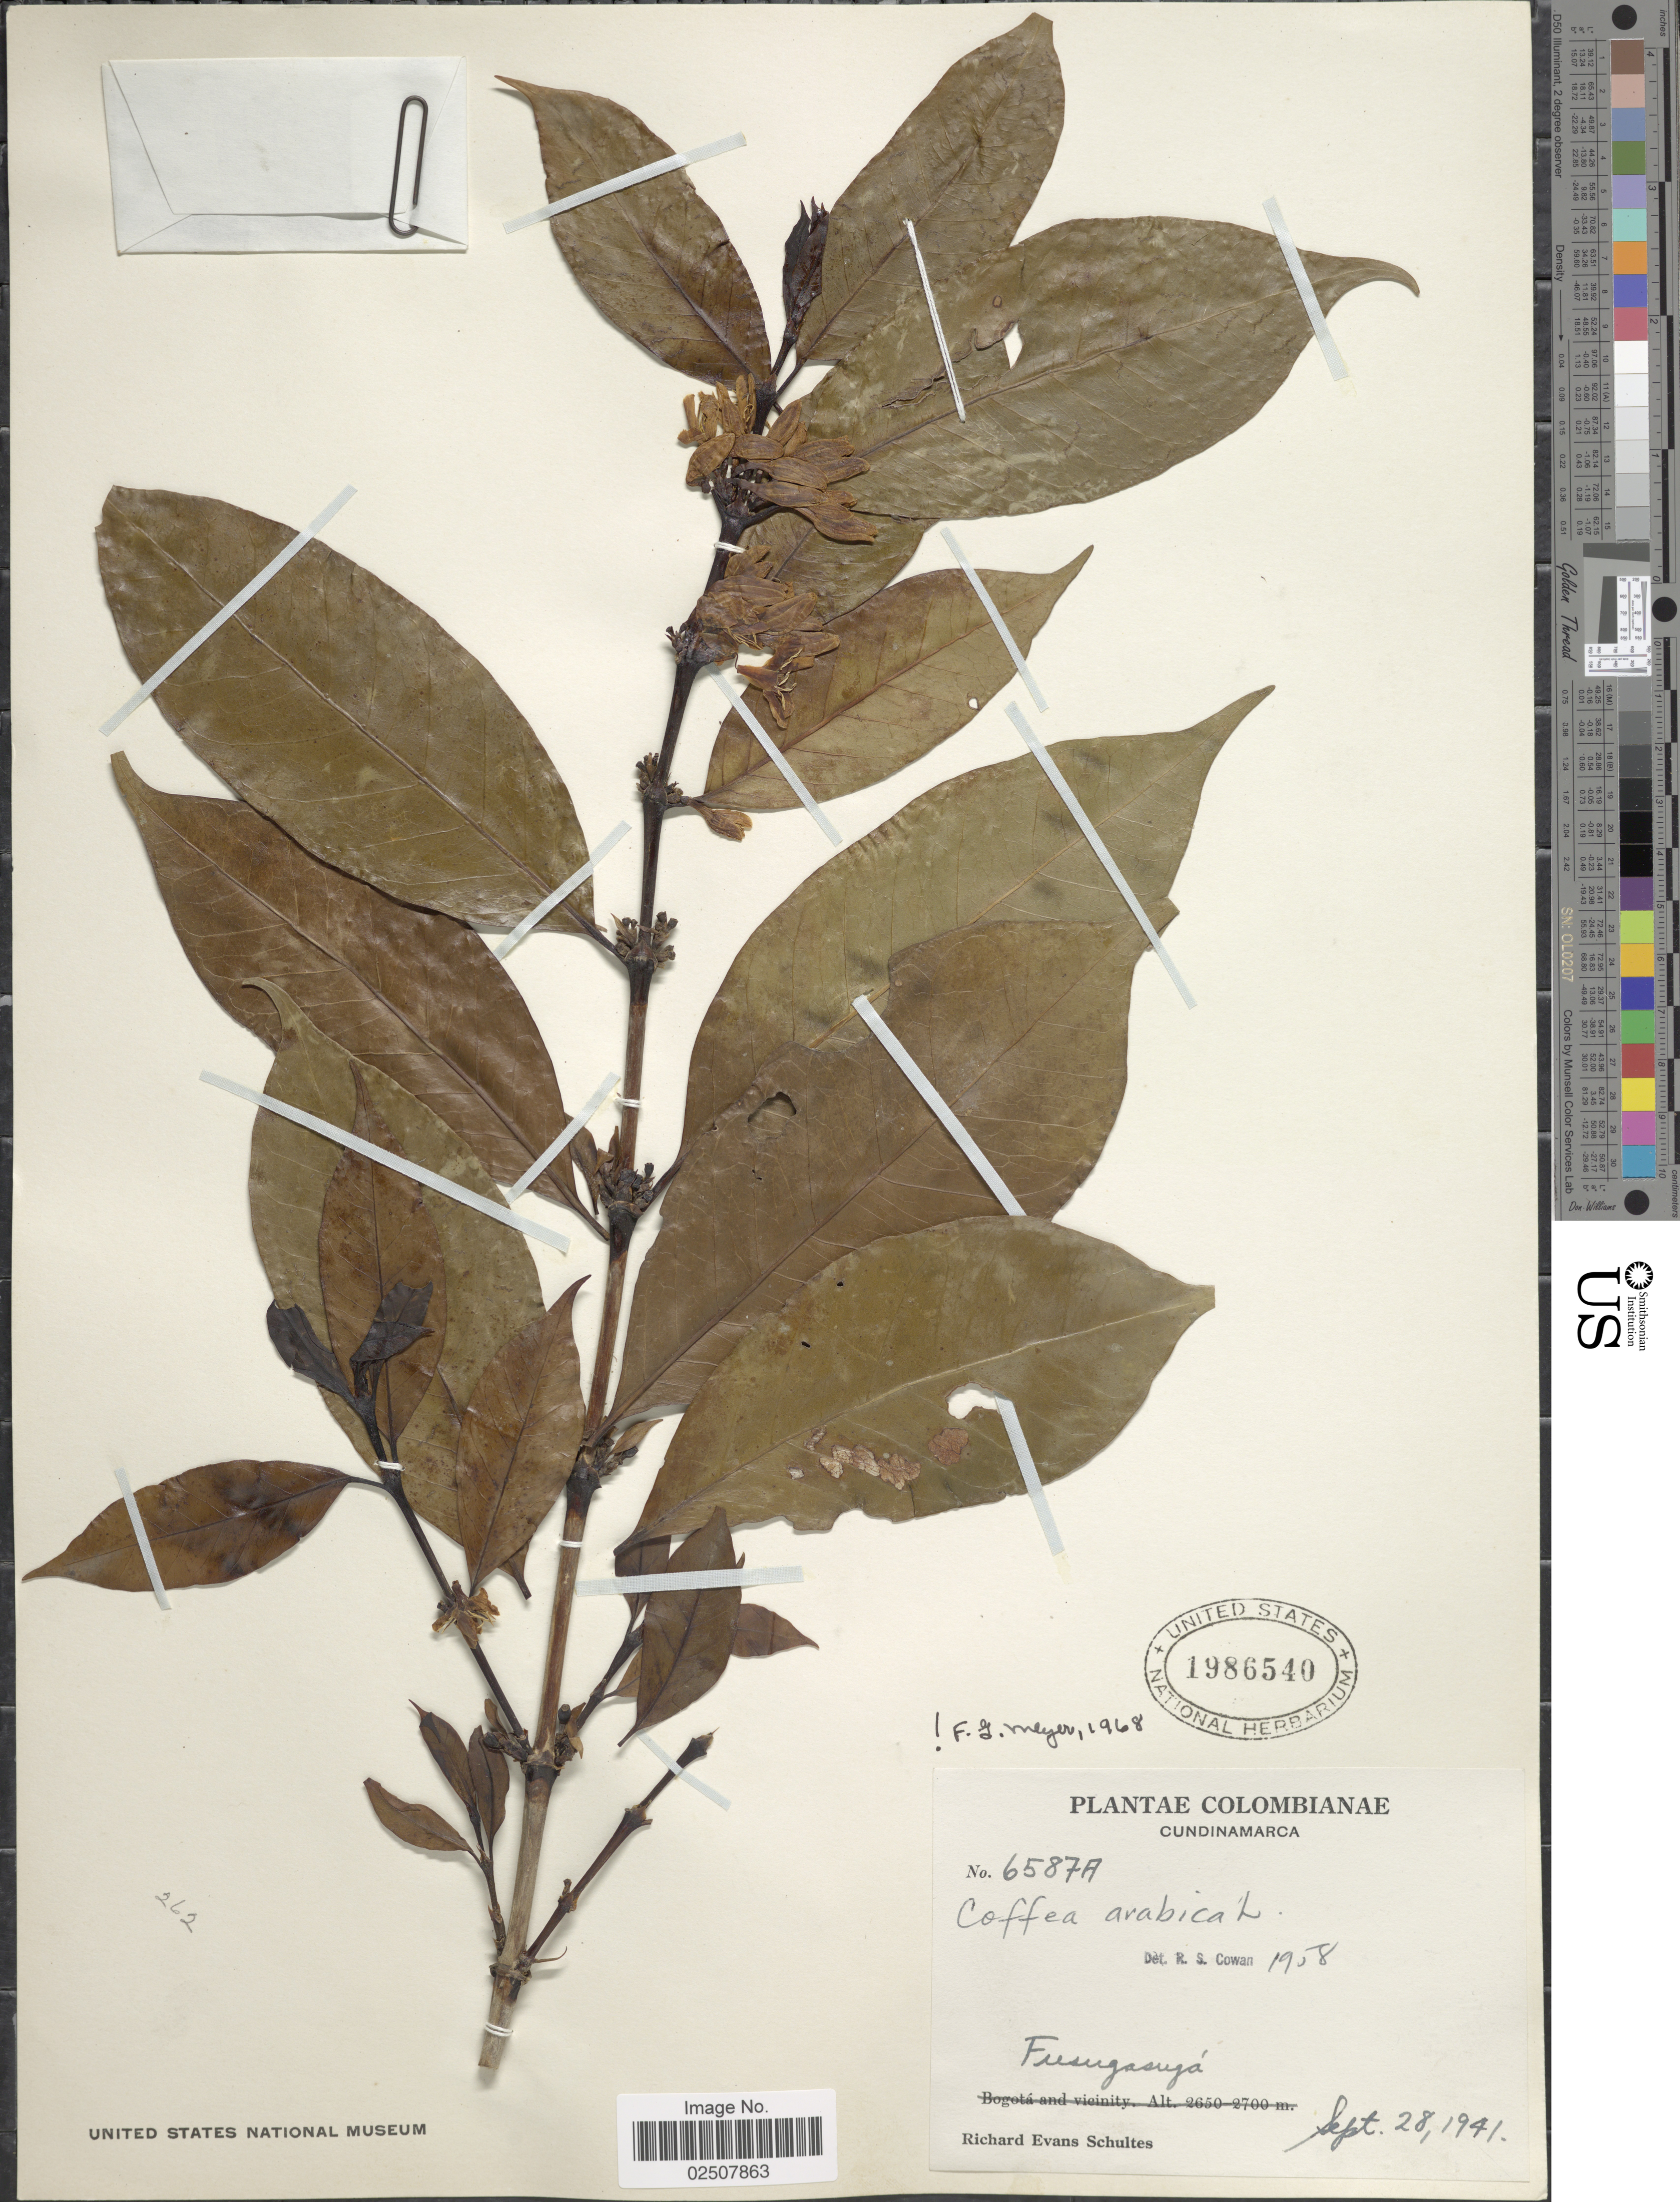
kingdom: Plantae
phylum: Tracheophyta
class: Magnoliopsida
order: Gentianales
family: Rubiaceae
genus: Coffea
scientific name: Coffea arabica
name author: L.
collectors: R. E. Schultes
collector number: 6587A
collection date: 1941-09-28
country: Colombia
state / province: Cundinamarca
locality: Fusugasugá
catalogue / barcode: US 1986540